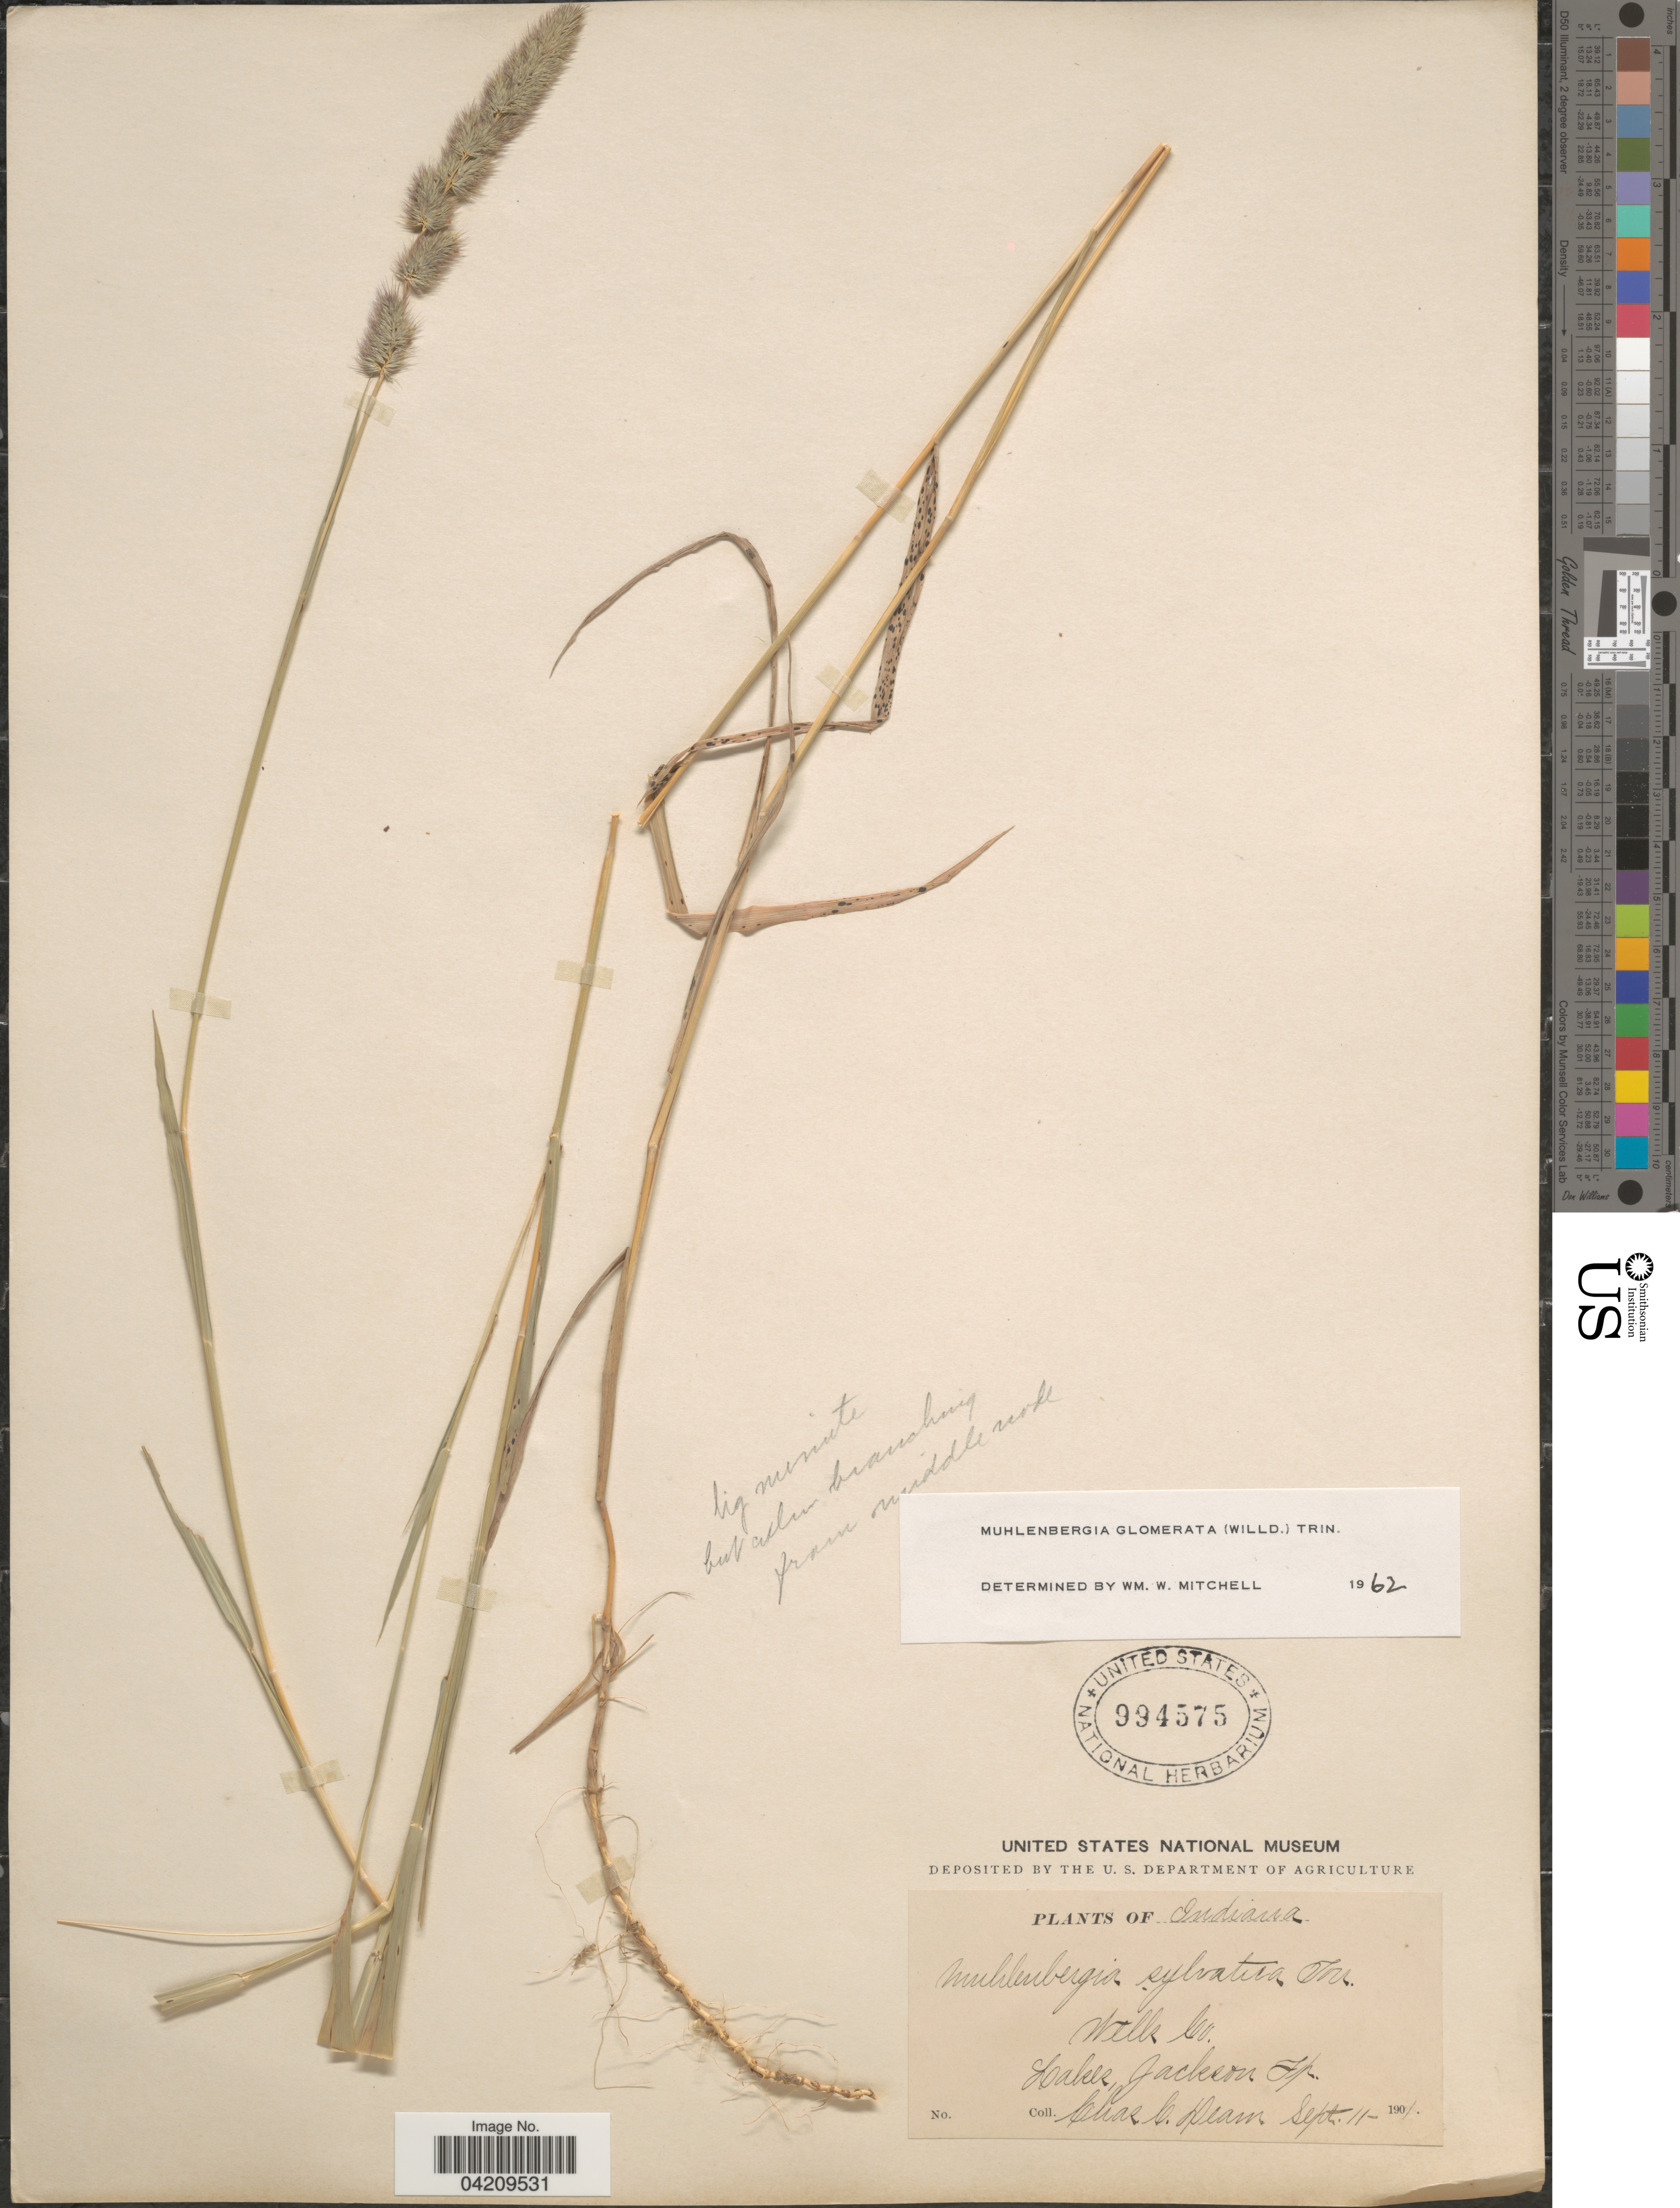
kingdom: Plantae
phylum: Tracheophyta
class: Liliopsida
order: Poales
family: Poaceae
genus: Muhlenbergia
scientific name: Muhlenbergia glomerata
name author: (Willd.) Trin.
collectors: C. C. Deam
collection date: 1901-09-11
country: United States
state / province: Indiana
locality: Wells Co. Lakes, Jackson Tp.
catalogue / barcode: US 994575